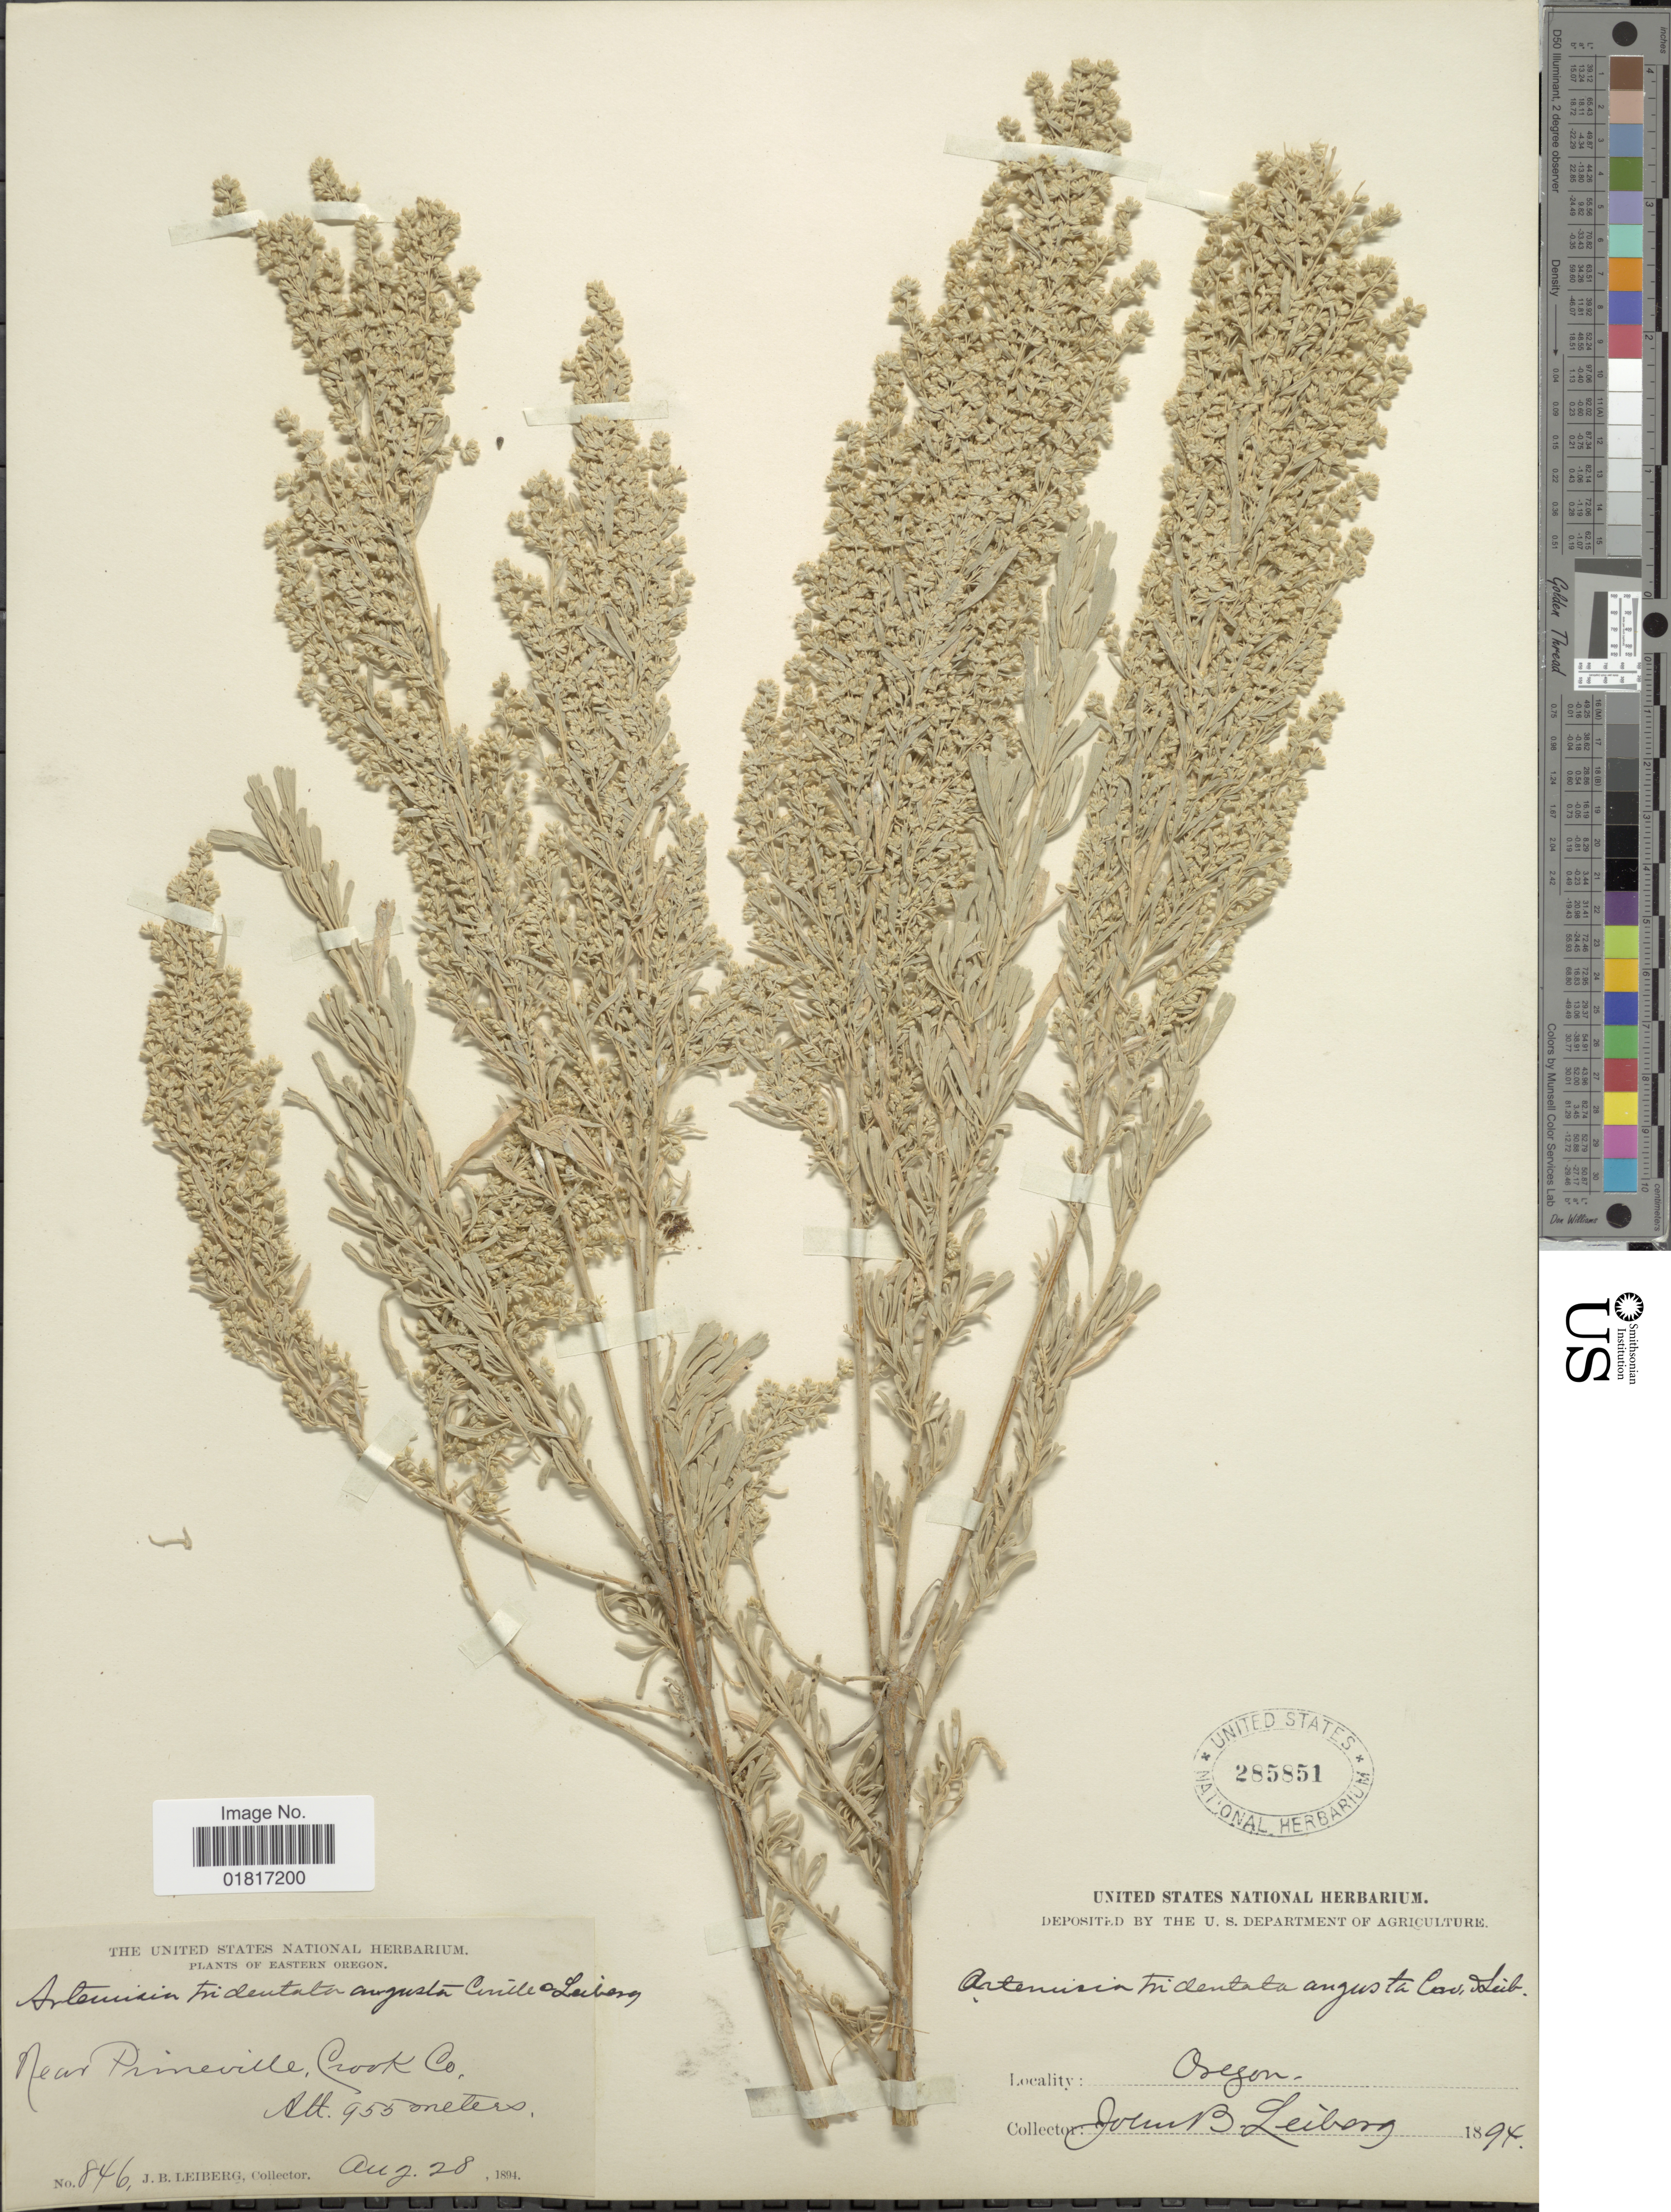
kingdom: Plantae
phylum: Tracheophyta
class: Magnoliopsida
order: Asterales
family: Asteraceae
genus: Artemisia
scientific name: Artemisia tridentata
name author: Nutt.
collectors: J. B. Leiberg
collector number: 846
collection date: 1894-08-28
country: United States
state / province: Oregon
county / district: Crook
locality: Eastern Oregon, Near Oineville, Crook Co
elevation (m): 955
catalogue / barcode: US 285851